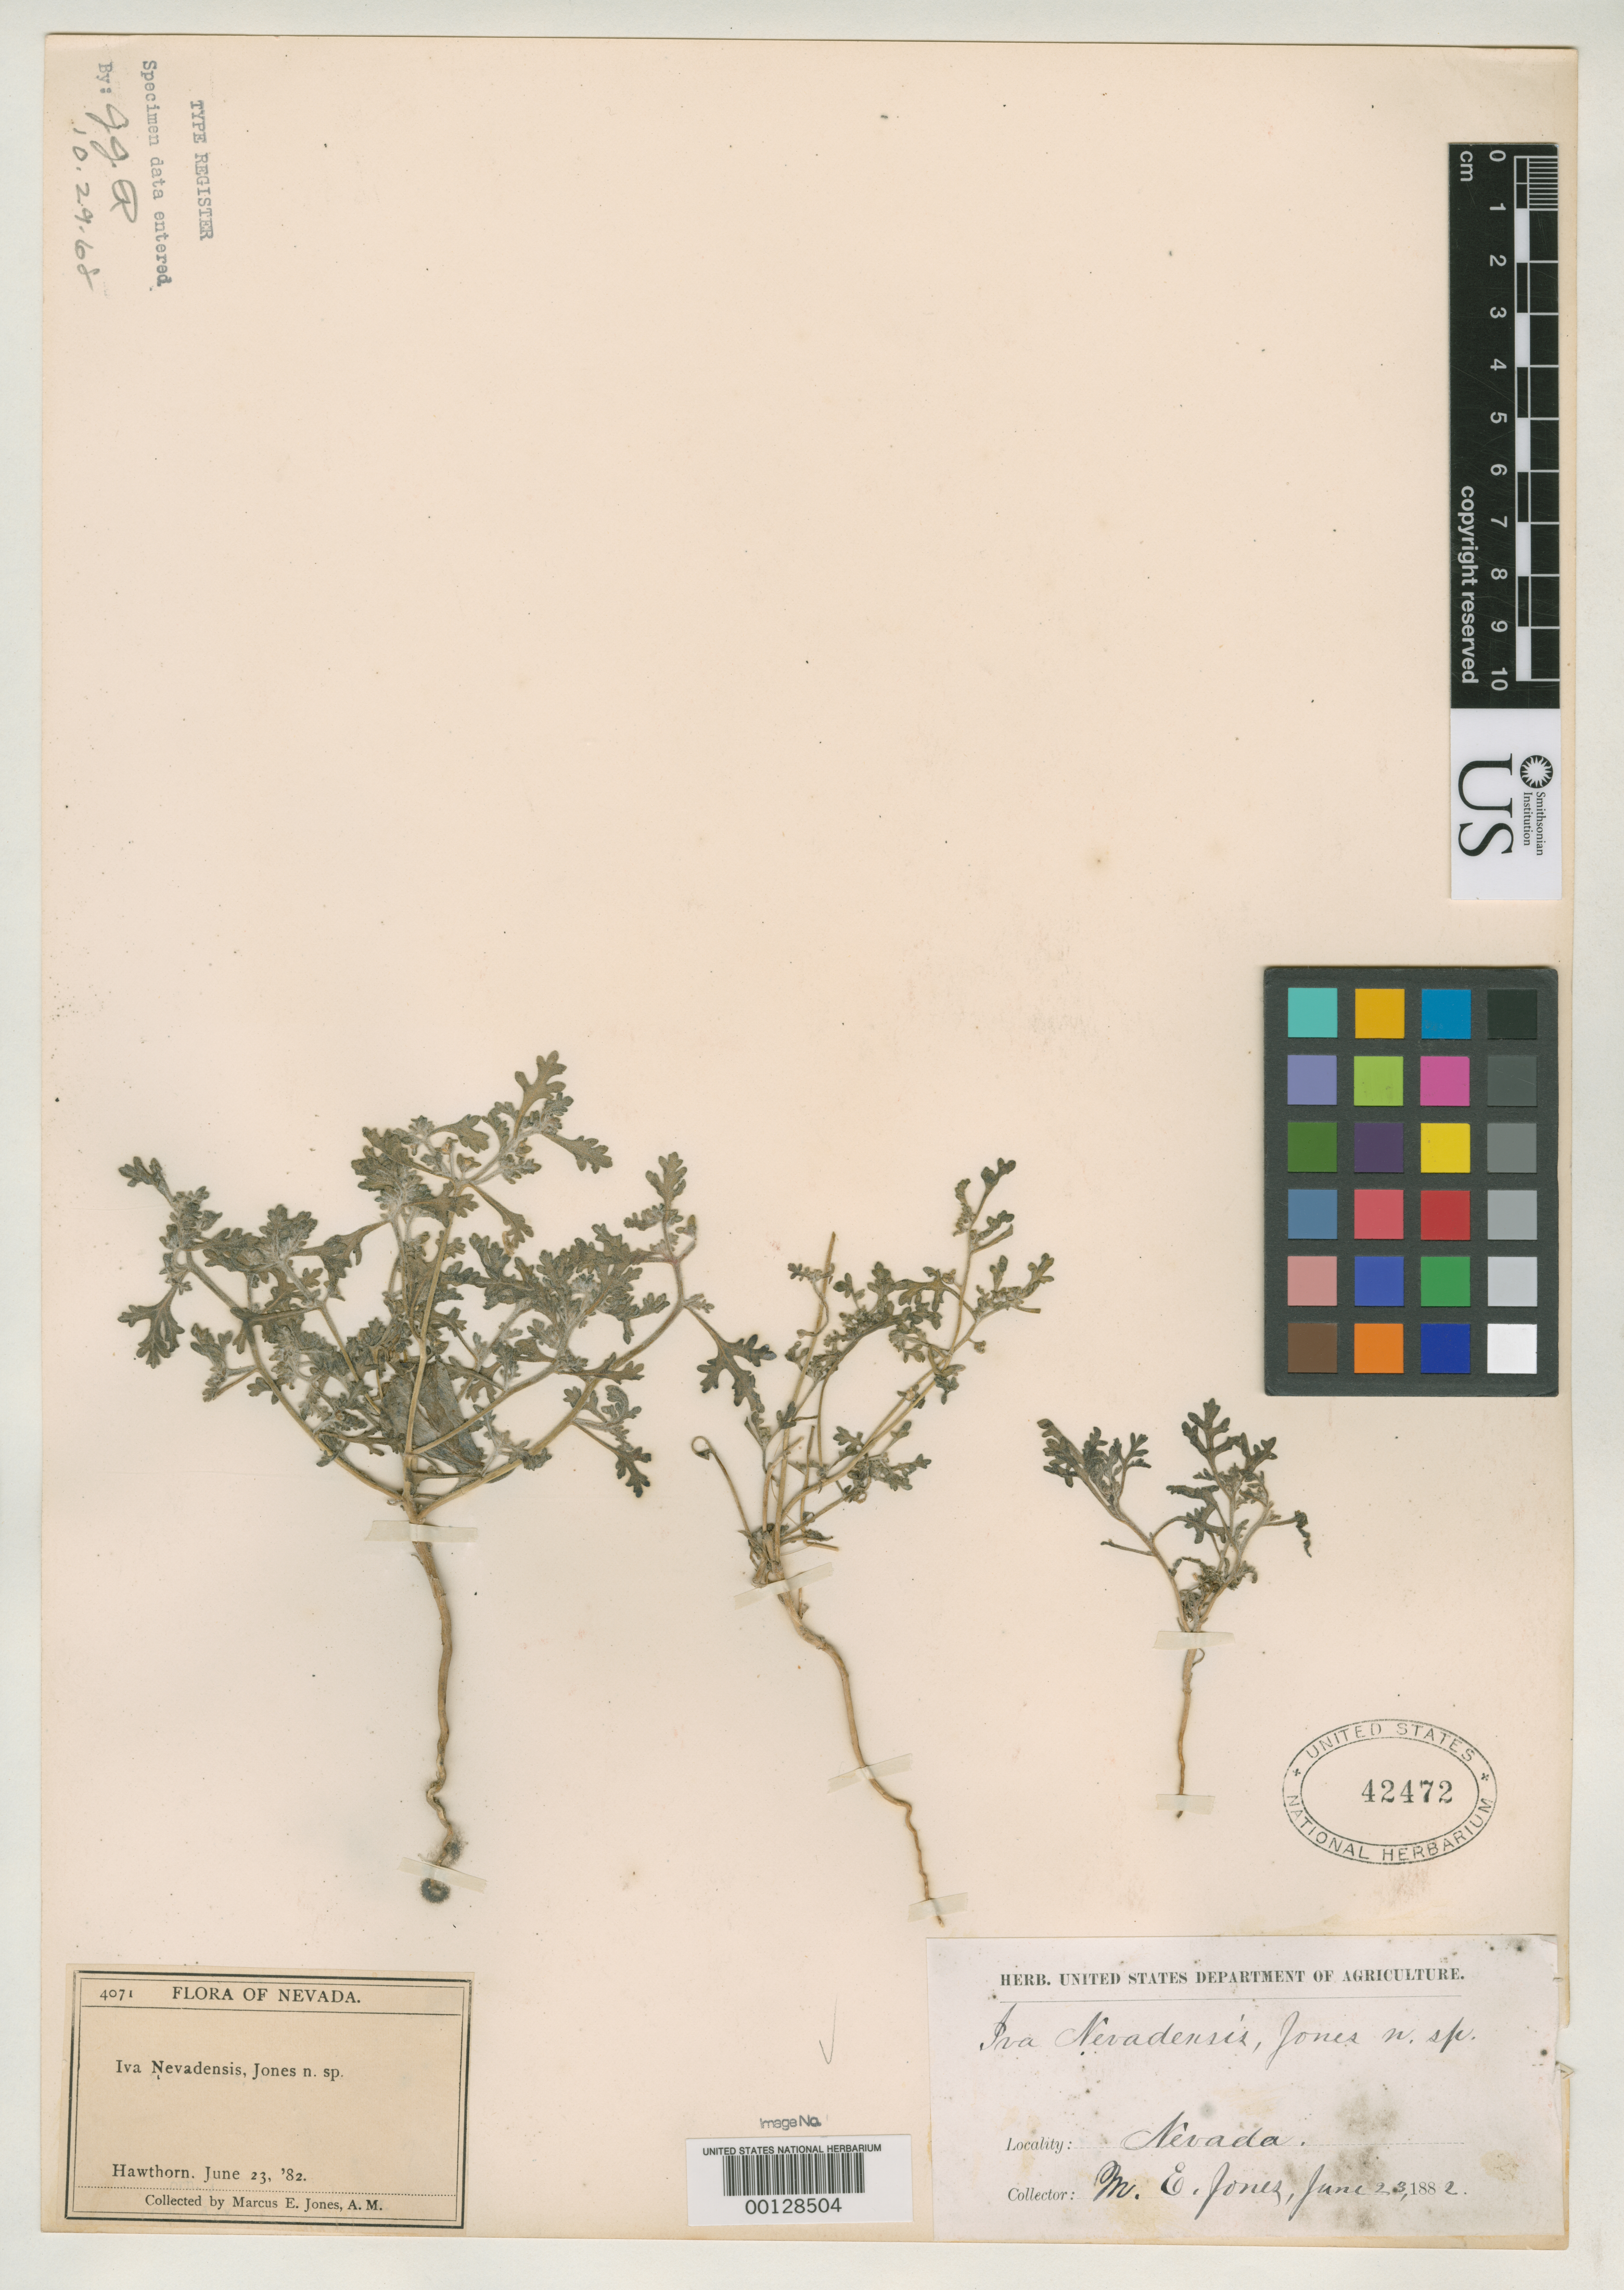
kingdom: Plantae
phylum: Tracheophyta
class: Magnoliopsida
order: Asterales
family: Asteraceae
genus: Iva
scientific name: Iva nevadensis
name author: M.E. Jones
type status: Isotype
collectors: M. E. Jones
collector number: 4071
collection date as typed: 23 Jun 1882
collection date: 1882-06-23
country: United States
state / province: Nevada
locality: Hawthorne.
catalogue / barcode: US 42472